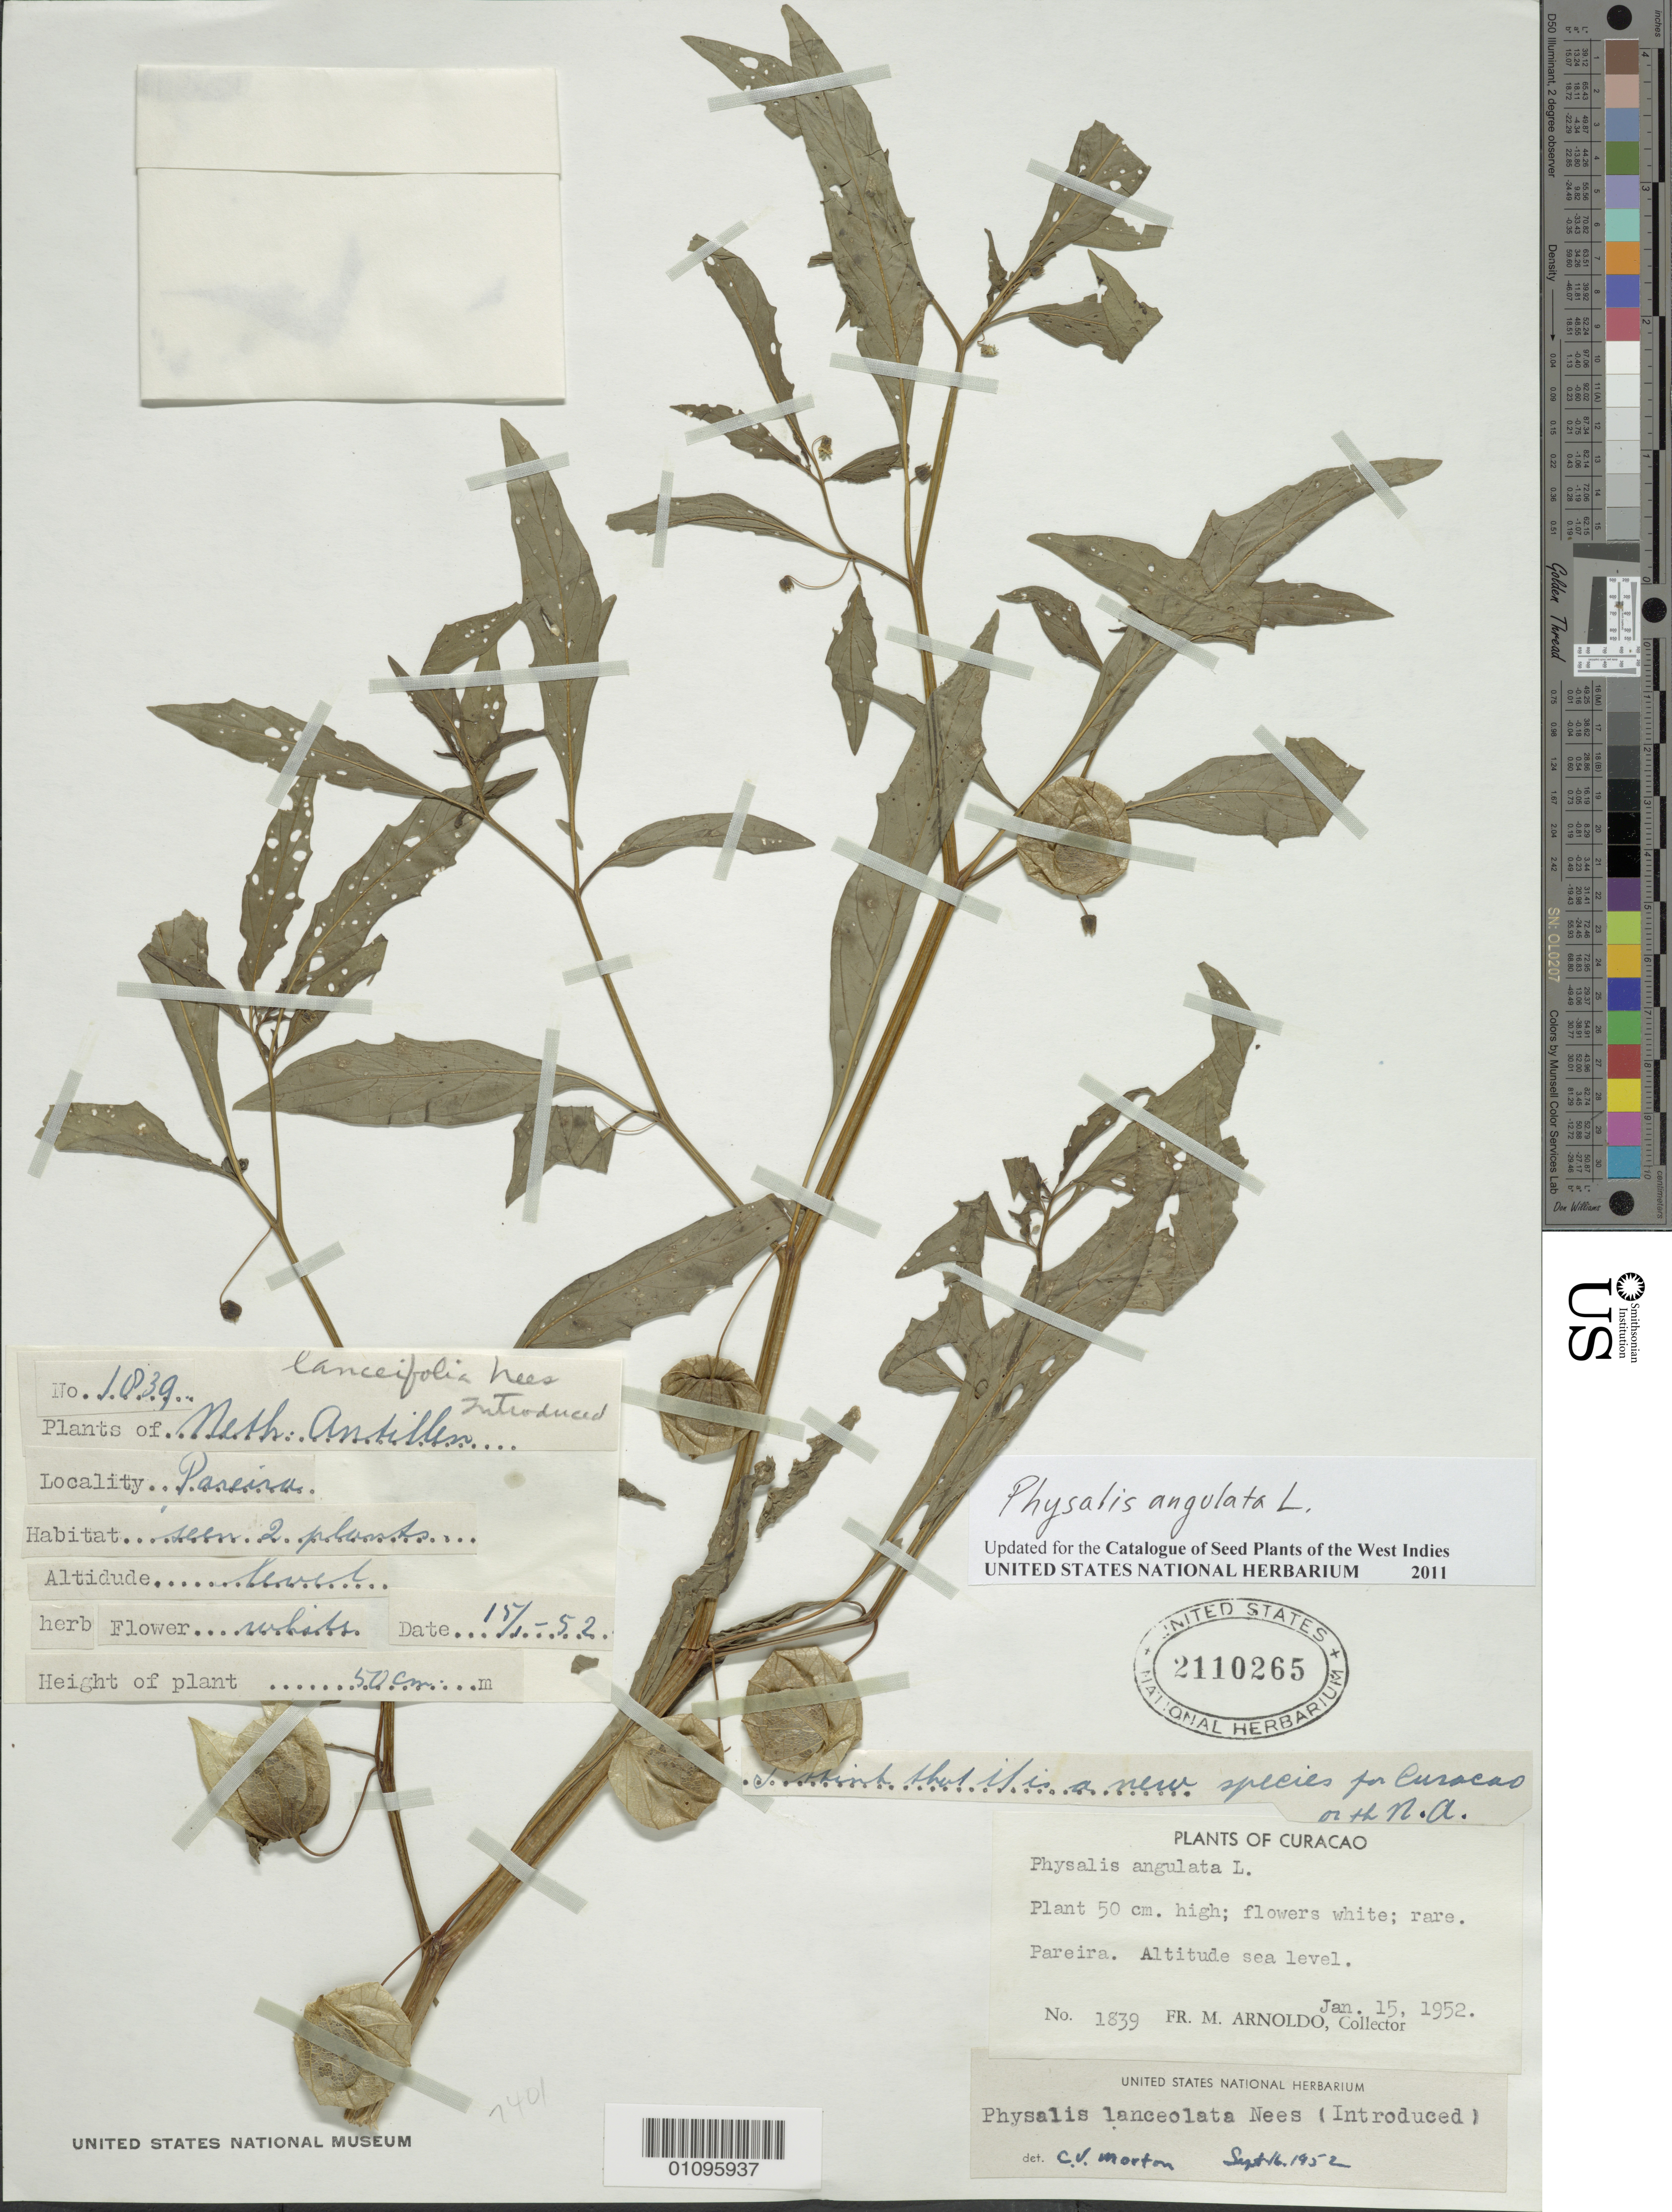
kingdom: Plantae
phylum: Tracheophyta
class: Magnoliopsida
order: Solanales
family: Solanaceae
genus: Physalis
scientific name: Physalis angulata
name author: L.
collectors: N. Arnoldo-Broeders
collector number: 1839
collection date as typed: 15 Jan 1952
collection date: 1952-01-15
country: Curaçao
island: Curaçao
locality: Pareira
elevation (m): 0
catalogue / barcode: US 2110265